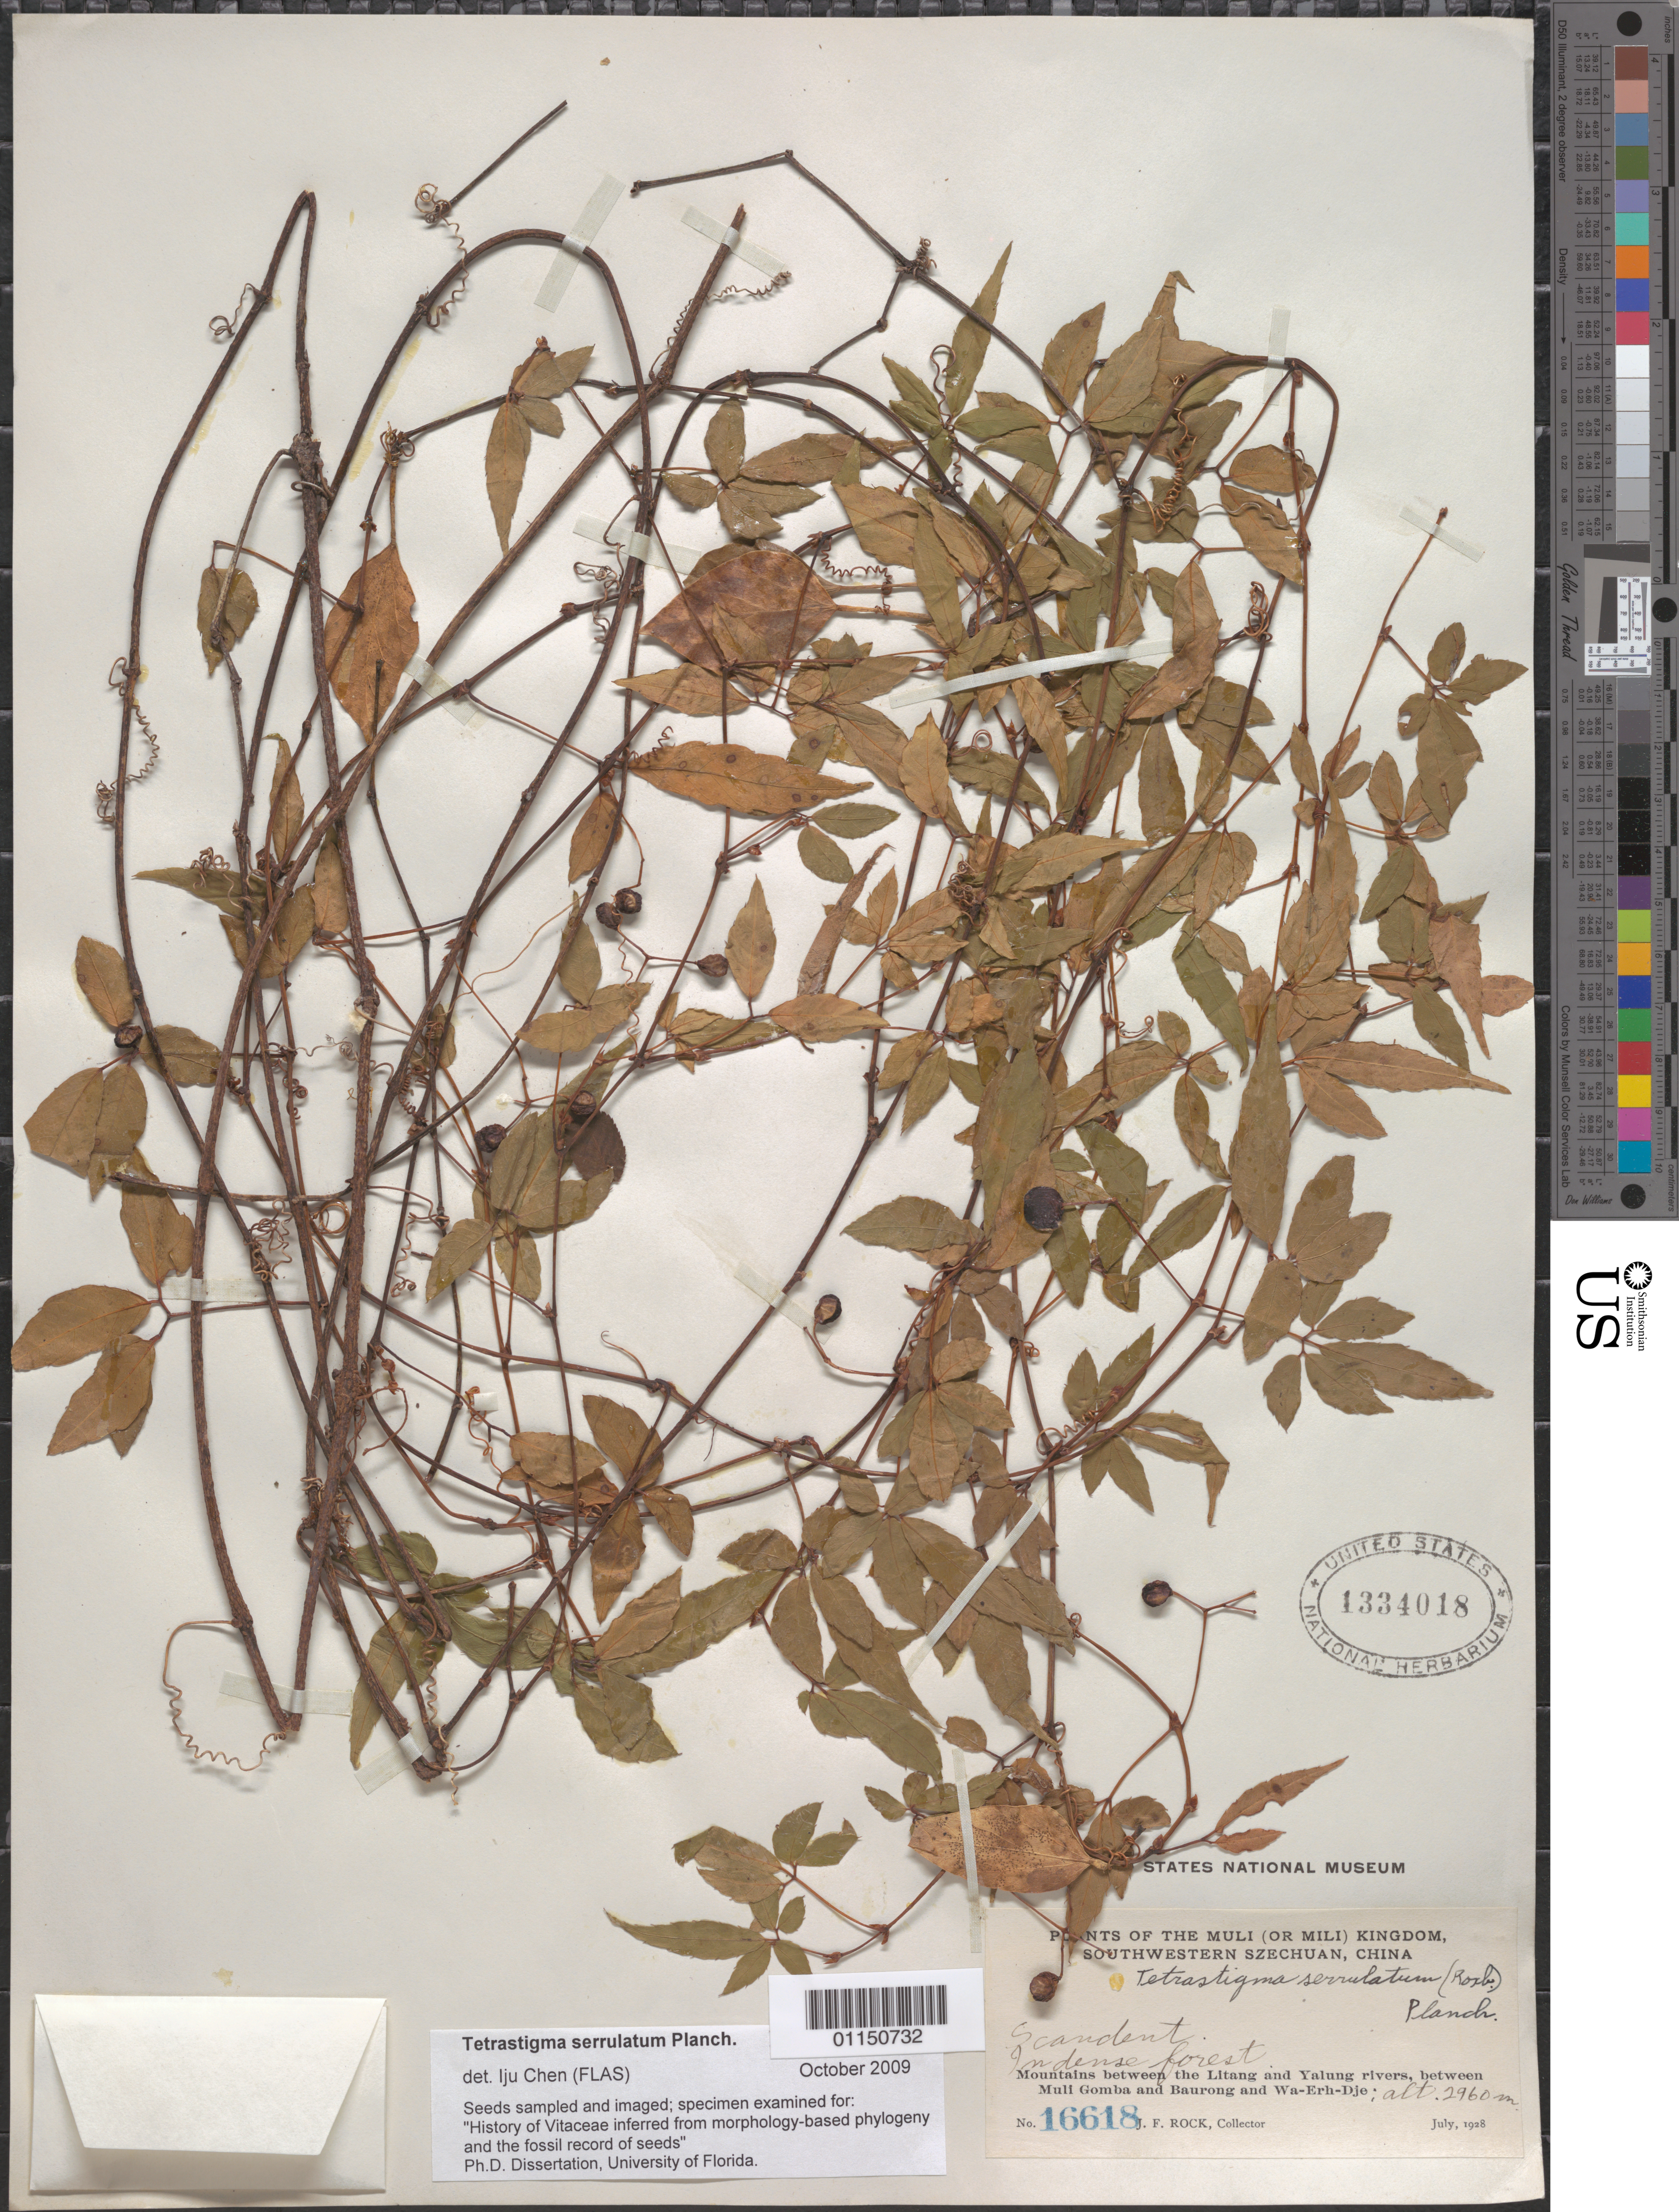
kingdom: Plantae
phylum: Tracheophyta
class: Magnoliopsida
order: Vitales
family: Vitaceae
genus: Tetrastigma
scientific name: Tetrastigma serrulatum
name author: (Roxb.) Planch.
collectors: J. F. Rock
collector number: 16618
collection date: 1928-07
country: China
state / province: Sichuan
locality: Mts between the Litang and Yalung Rivers, between Muli Gomba and Baurong and Wa-Erh-Dje.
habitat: Scandent. In dense forest.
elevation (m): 2960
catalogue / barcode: US 1334018